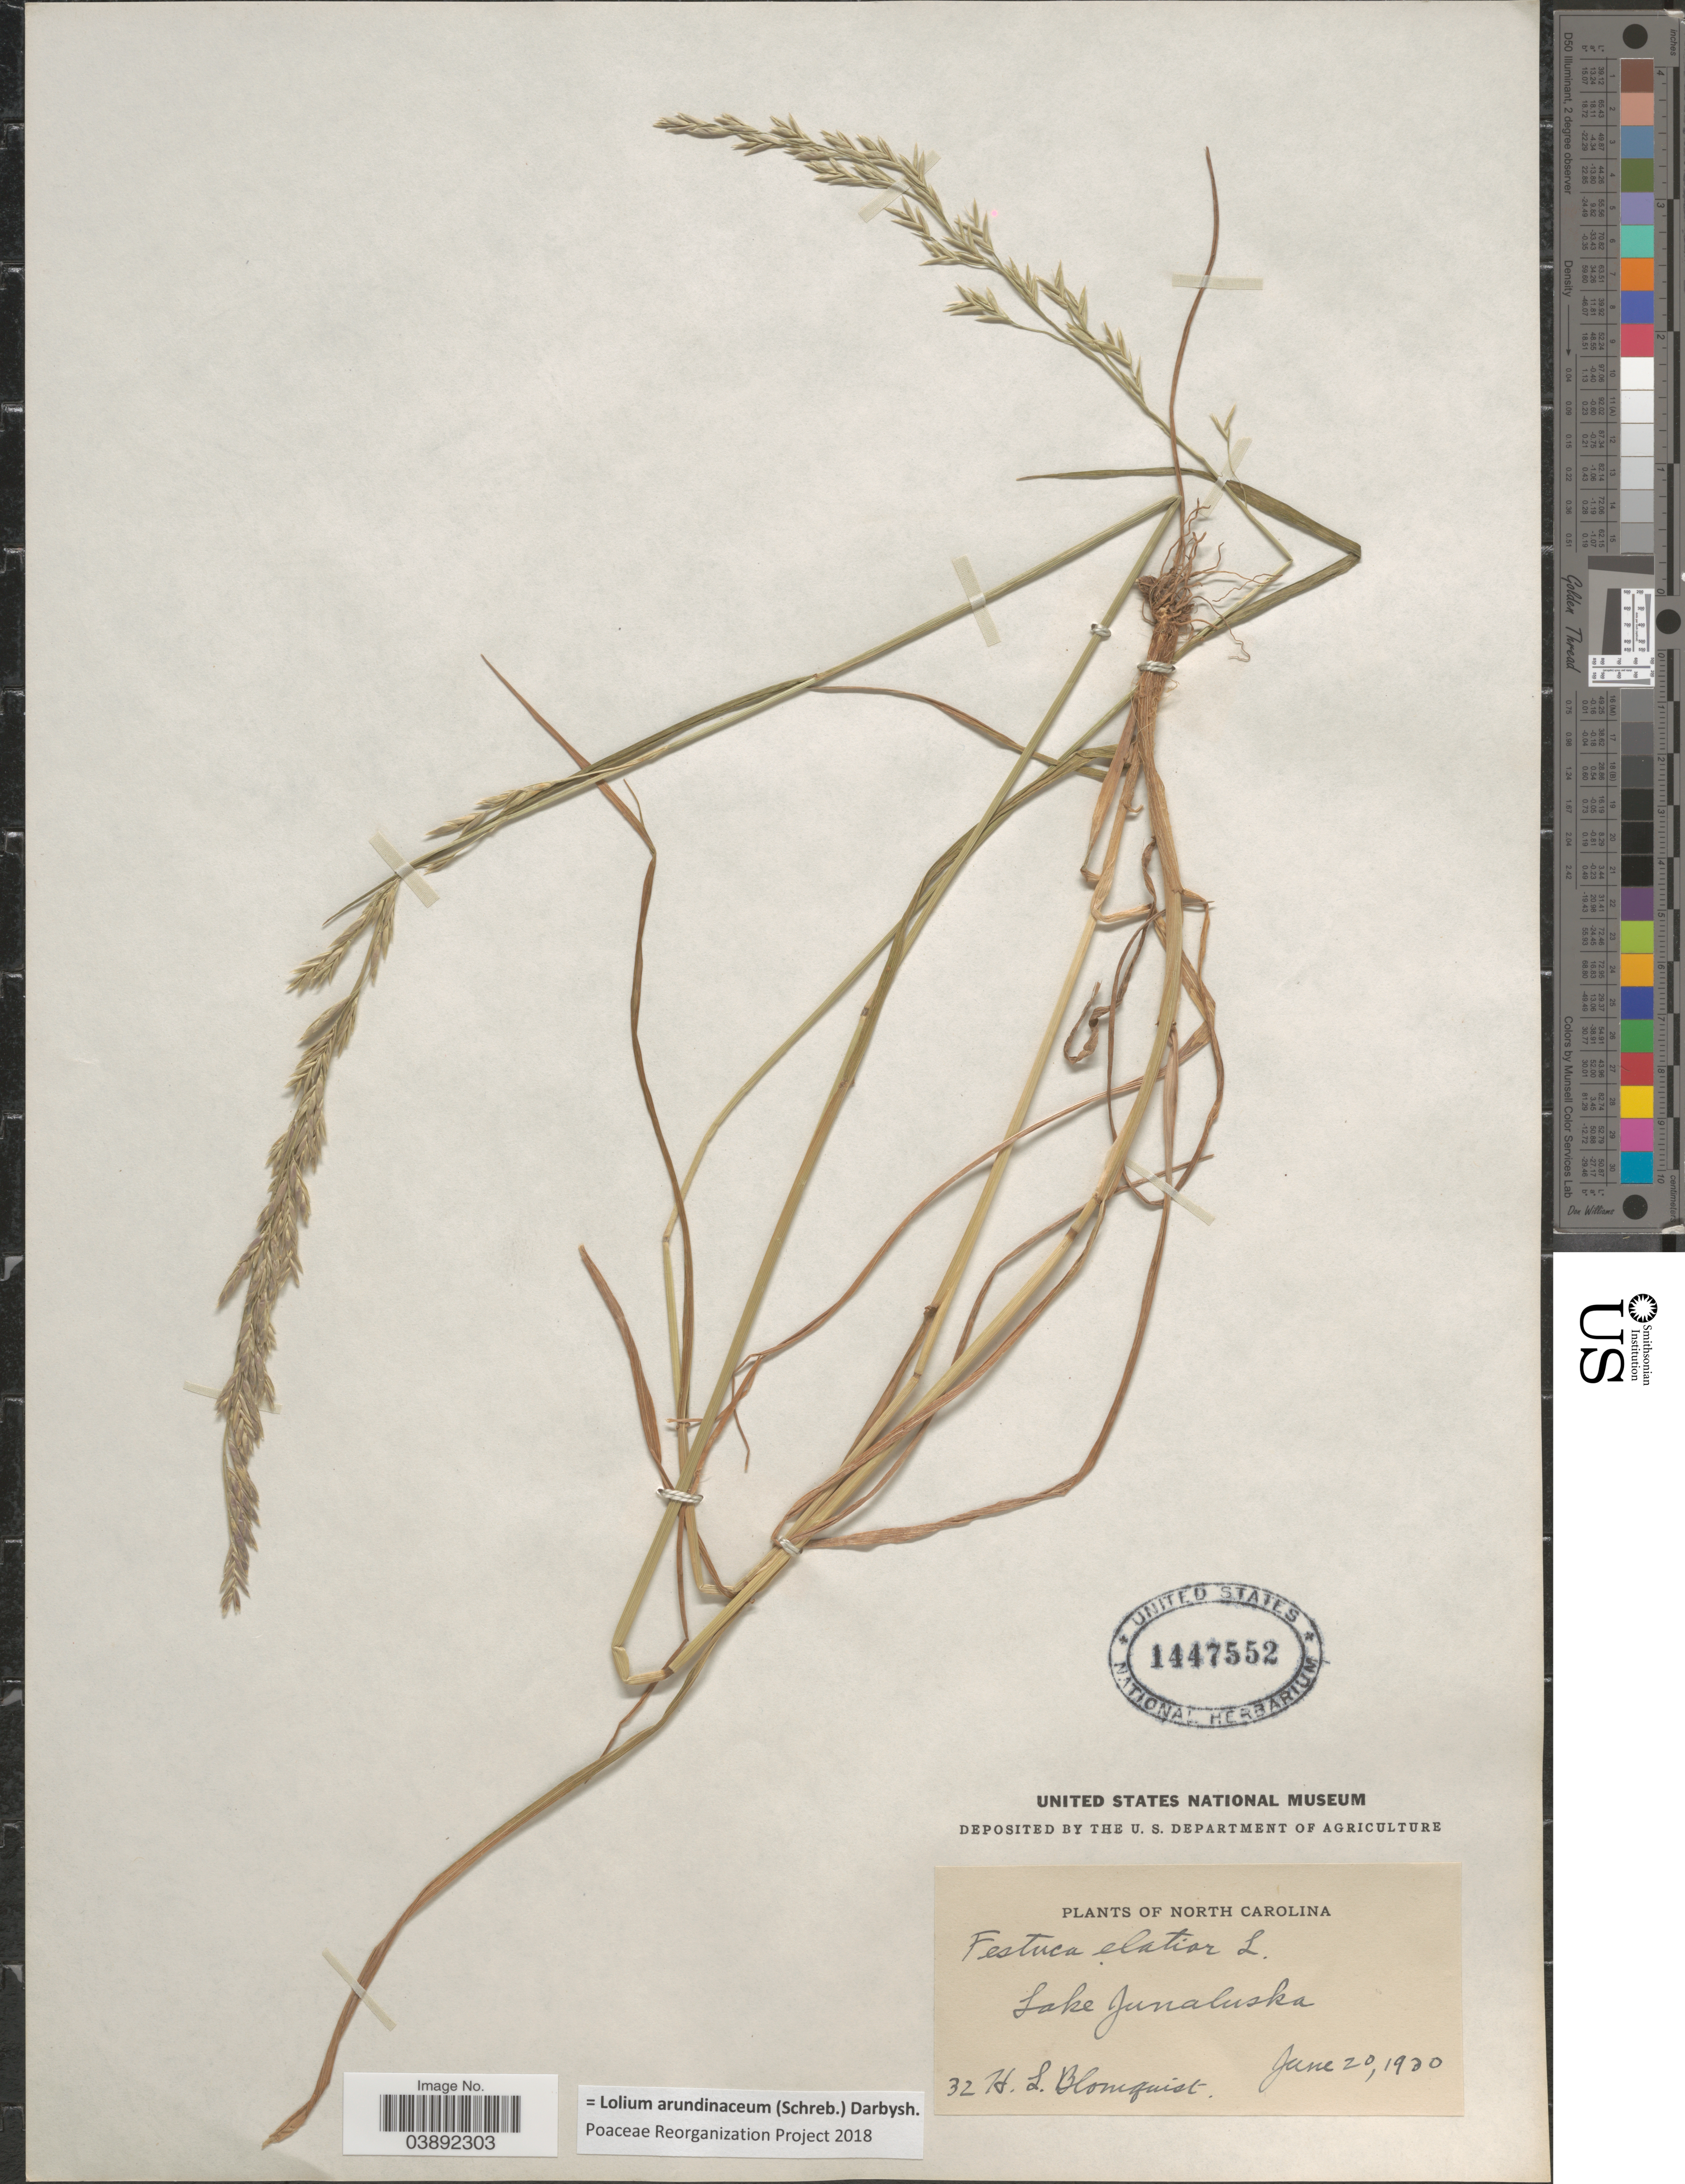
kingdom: Plantae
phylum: Tracheophyta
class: Liliopsida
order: Poales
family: Poaceae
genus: Lolium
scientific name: Lolium arundinaceum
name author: (Schreb.) Darbysh.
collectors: H. Blomquist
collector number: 32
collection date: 1930-06-20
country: United States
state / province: North Carolina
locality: Lake Junaluska.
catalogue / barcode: US 1447552